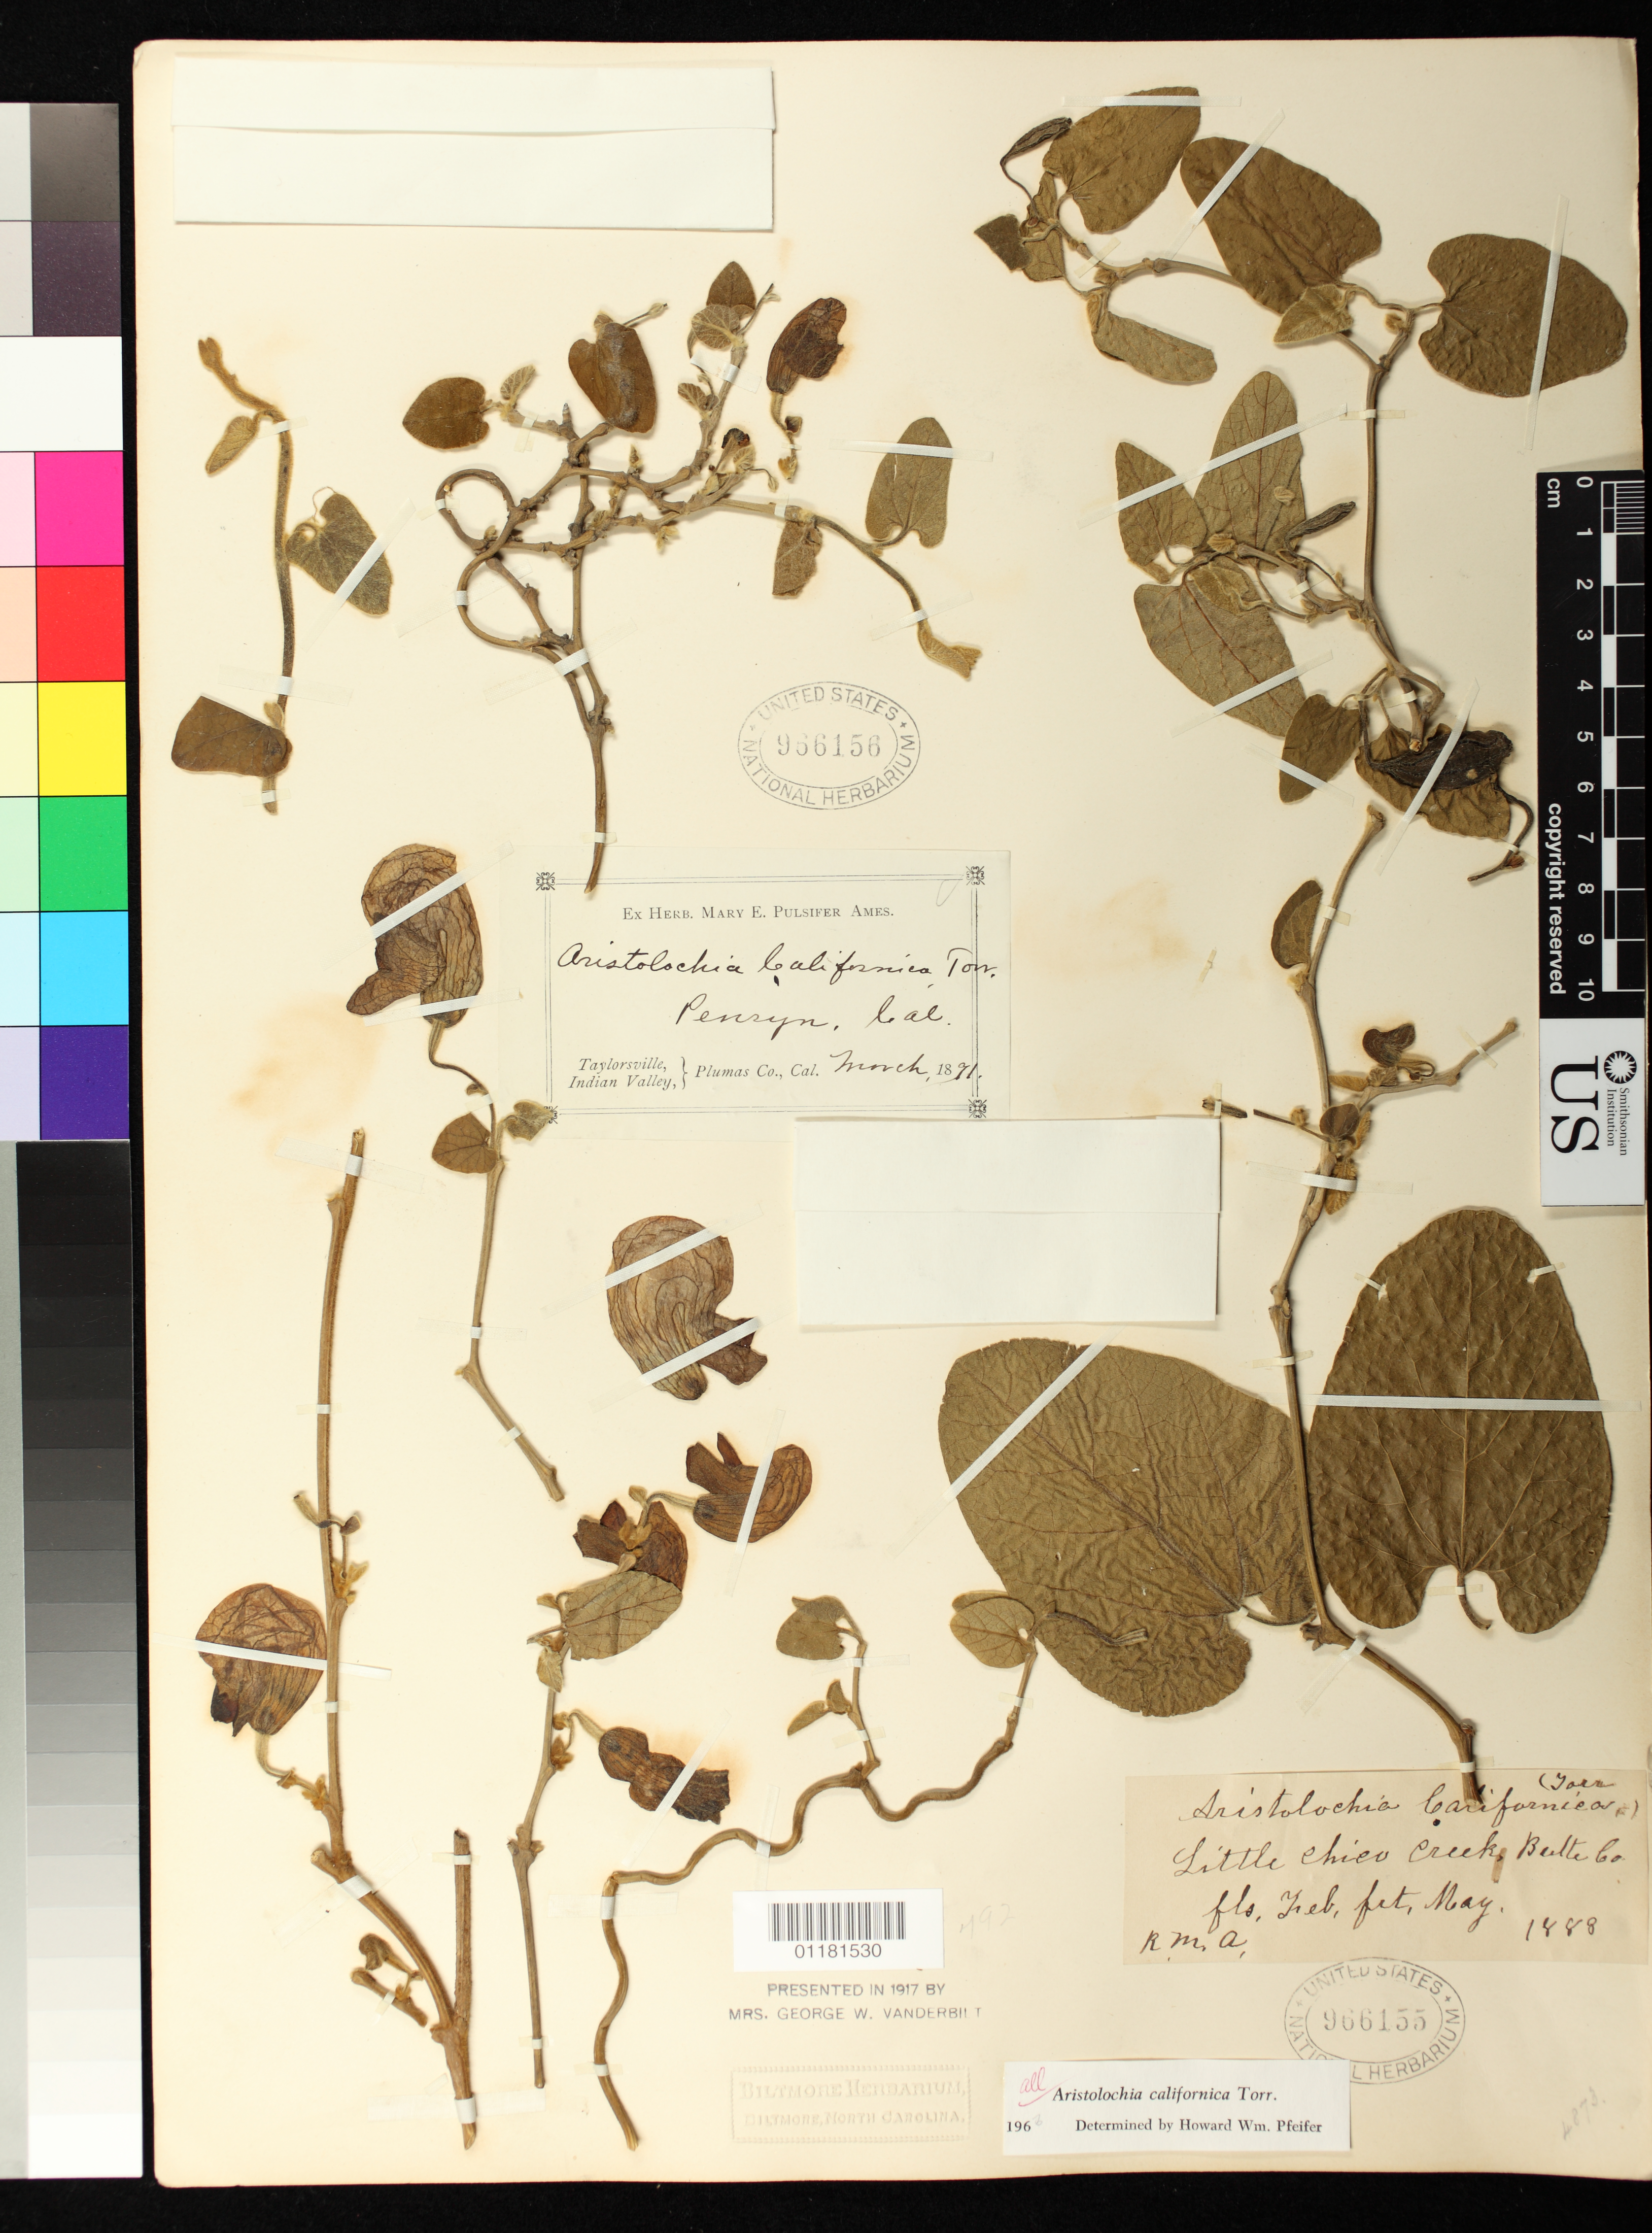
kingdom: Plantae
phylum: Tracheophyta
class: Magnoliopsida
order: Piperales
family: Aristolochiaceae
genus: Aristolochia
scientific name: Aristolochia californica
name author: Torr.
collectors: R. M. A.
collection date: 1888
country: United States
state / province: California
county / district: Butte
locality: Little Chico Creek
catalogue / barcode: US 966155